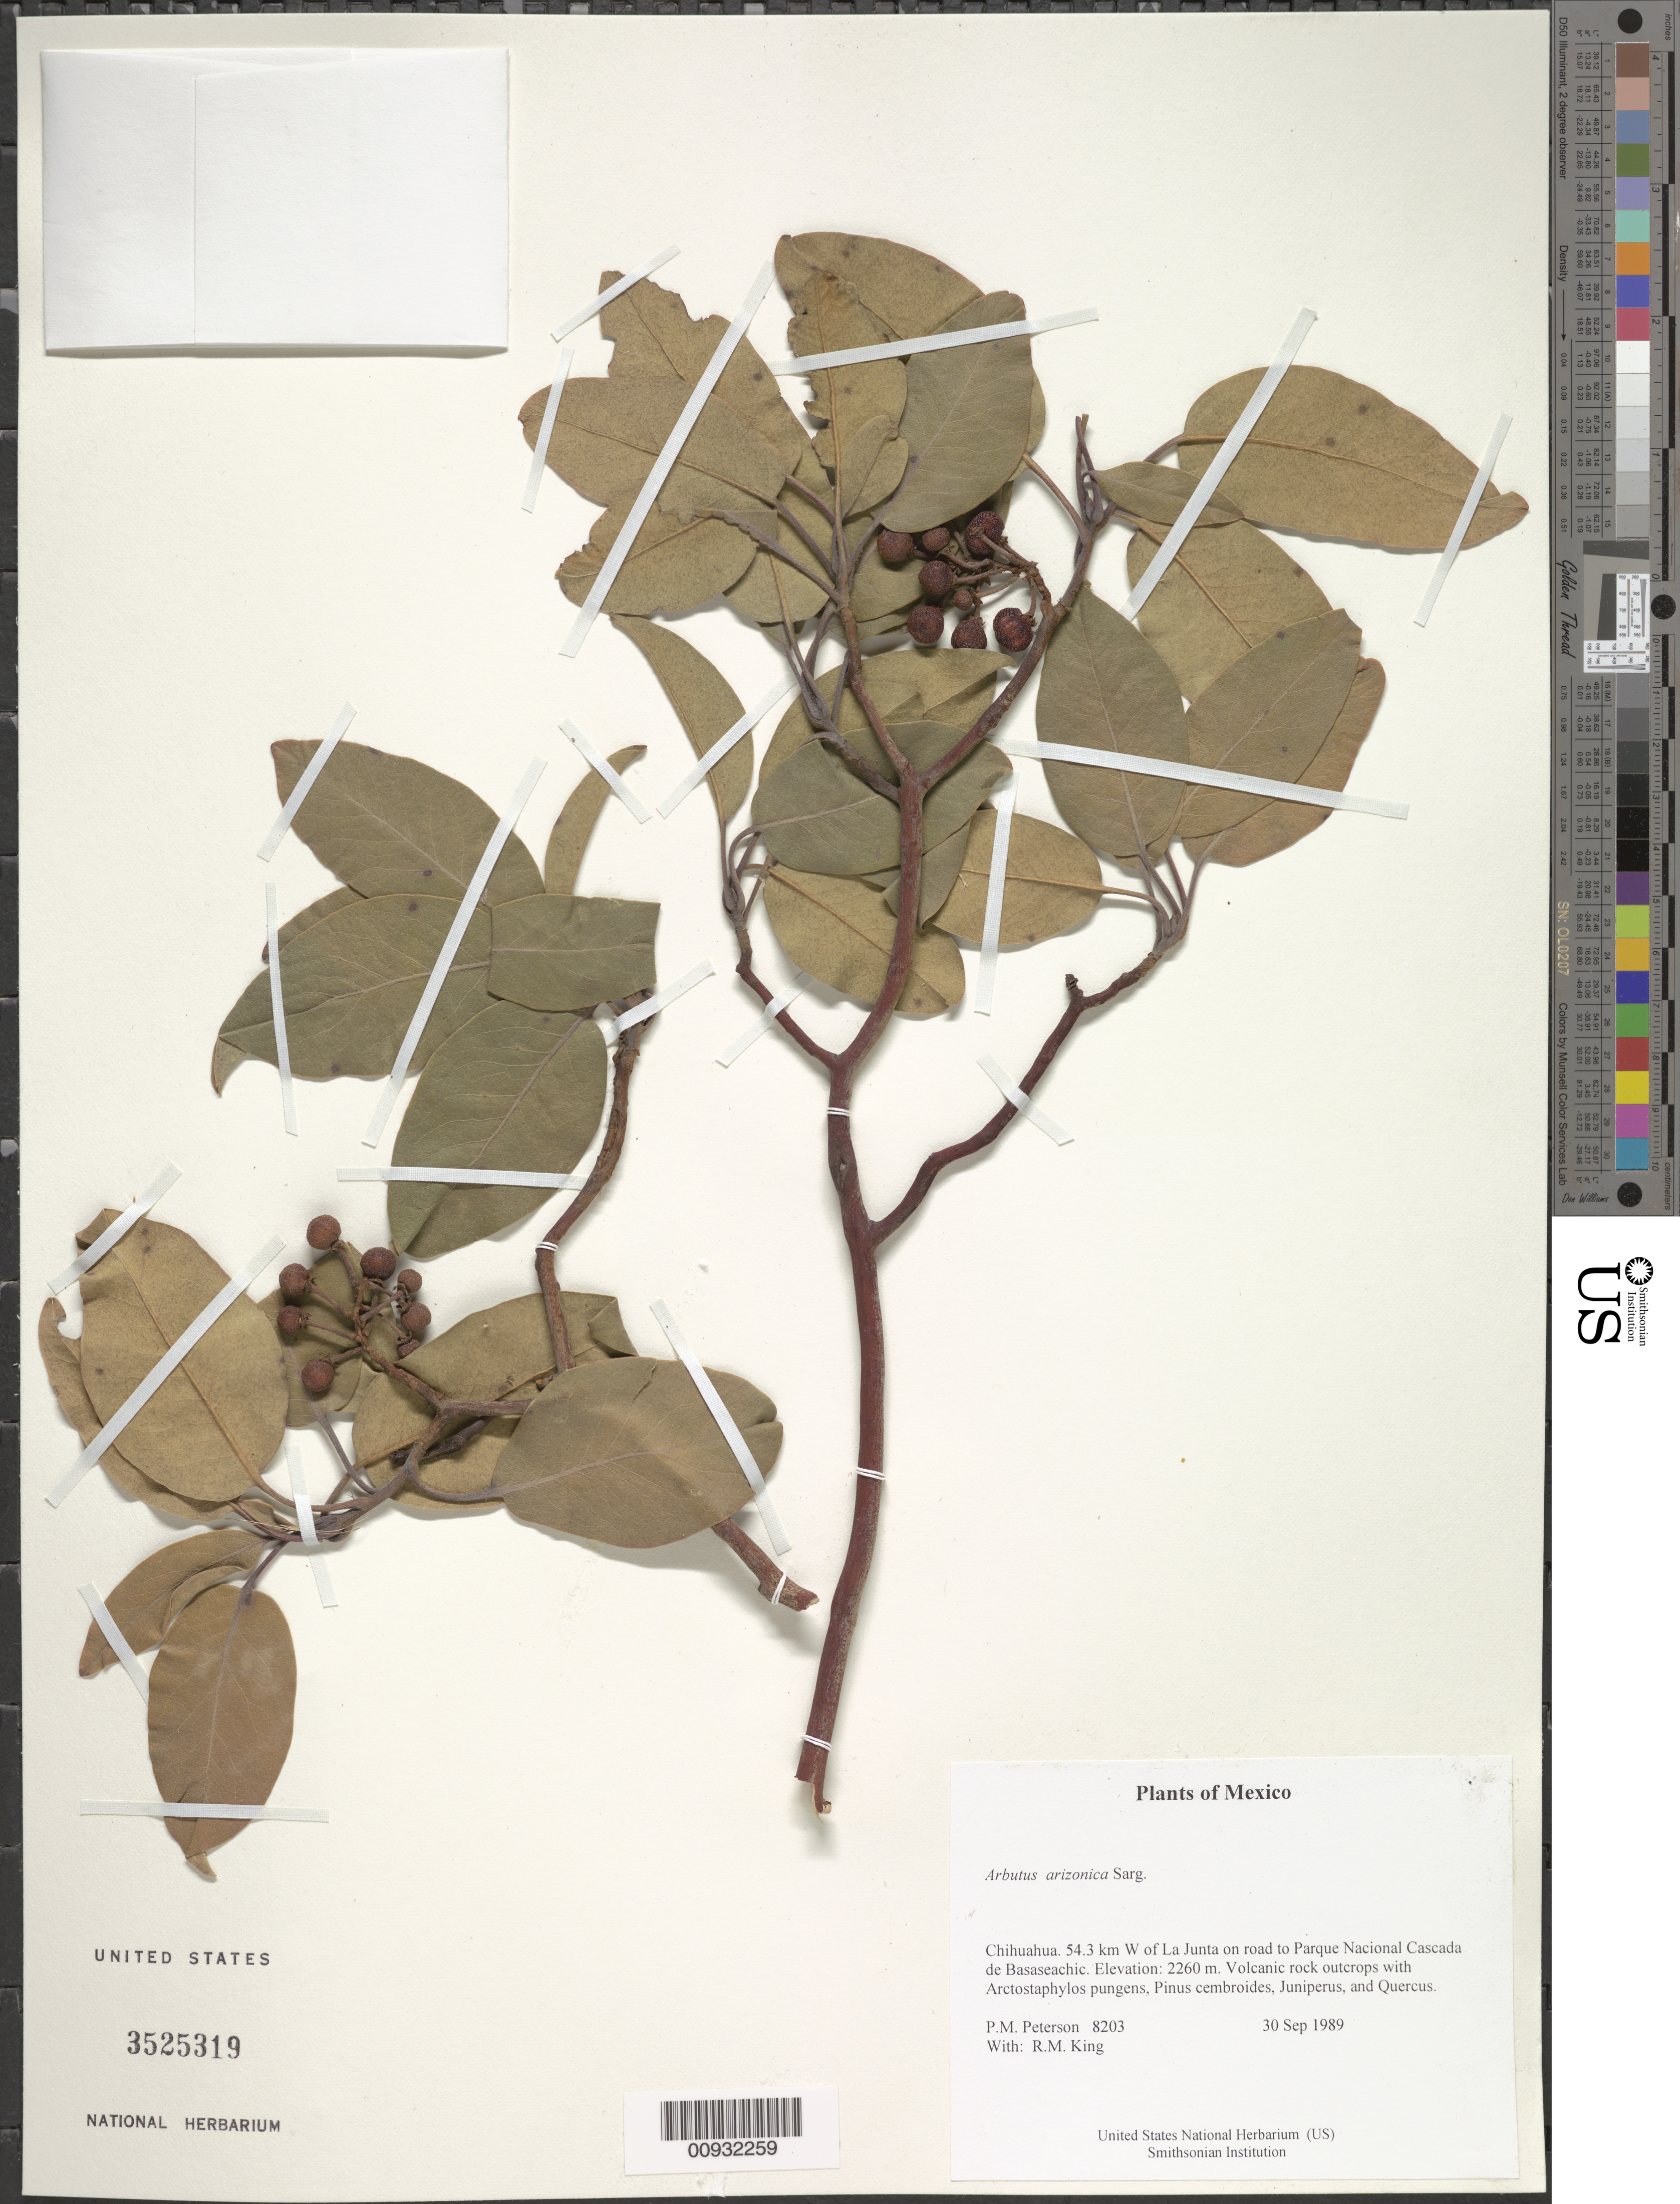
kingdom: Plantae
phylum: Tracheophyta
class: Magnoliopsida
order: Ericales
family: Ericaceae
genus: Arbutus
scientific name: Arbutus arizonica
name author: (A. Gray) Sarg.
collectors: P. M. Peterson & R. M. King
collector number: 08203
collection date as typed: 30 Sep 1989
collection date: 1989-09-30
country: Mexico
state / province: Chihuahua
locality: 54.3 km W of La Junta on road to Parque Nacional Cascada de Basaseachic.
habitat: Volcanic rock outcrops with Arctostaphylos pungens, Pinus cembroides, Juniperus, and Quercus.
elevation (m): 2260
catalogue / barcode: US 3525319